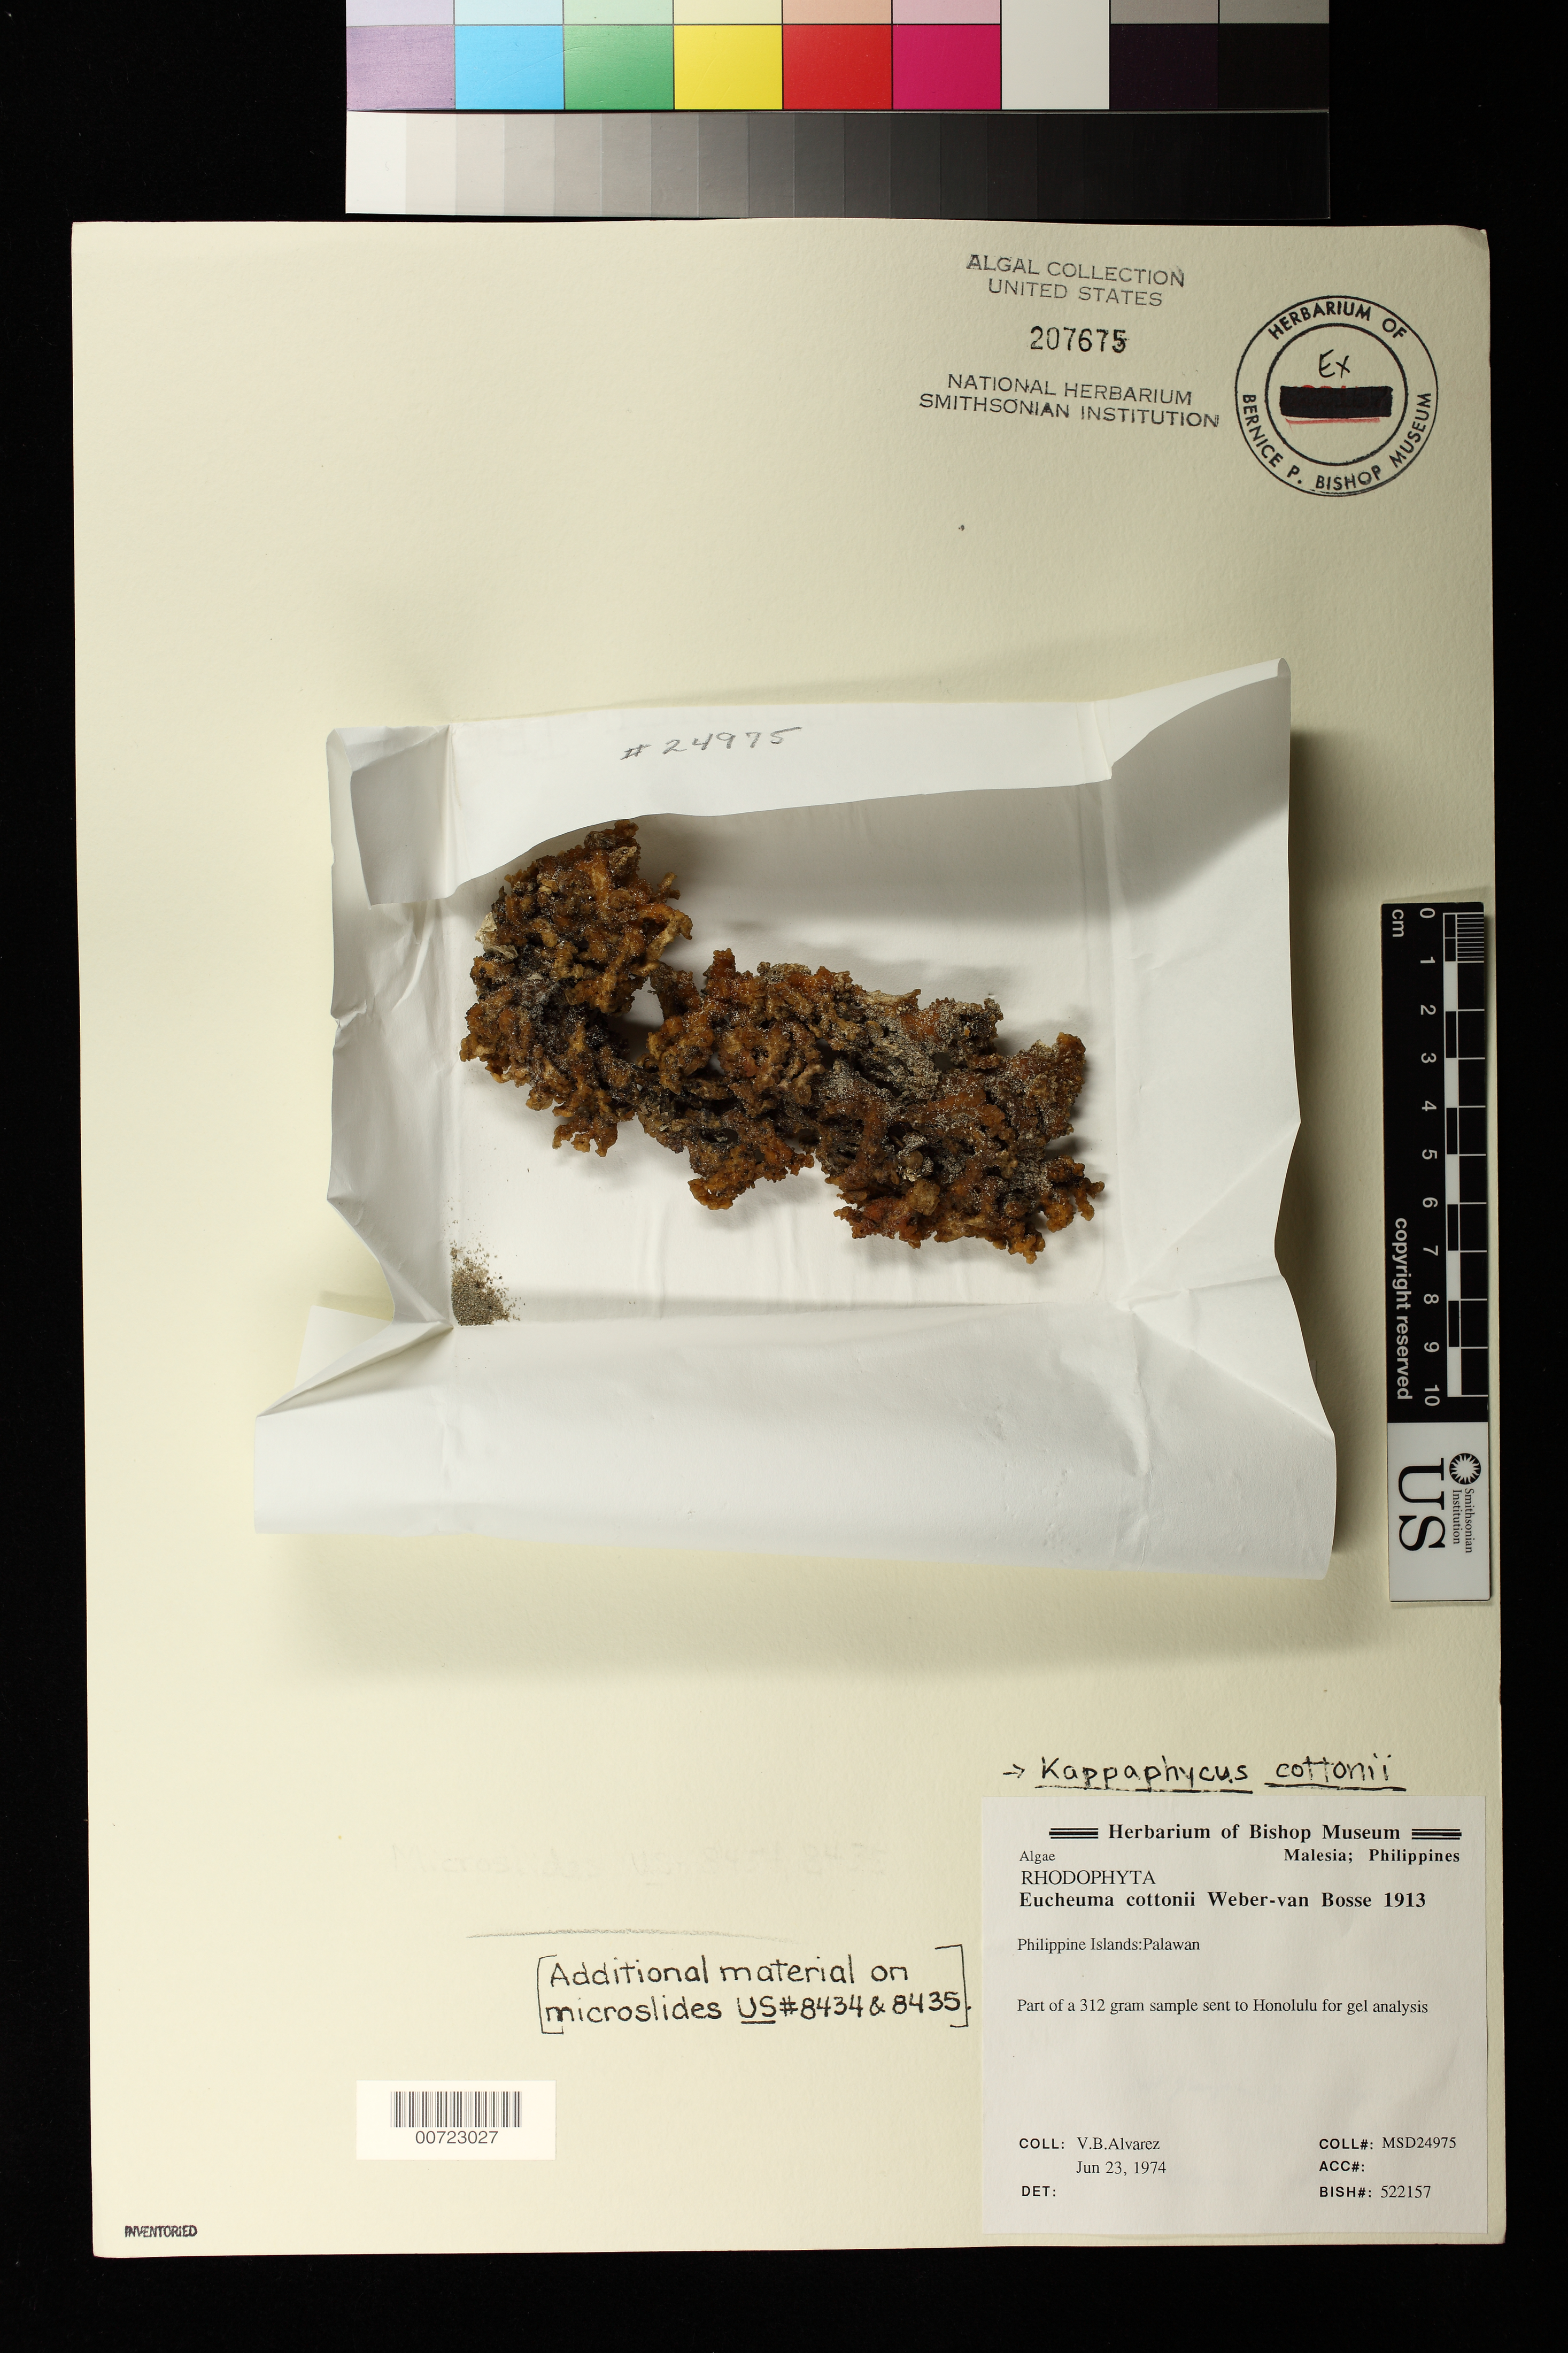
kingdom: Plantae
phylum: Rhodophyta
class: Florideophyceae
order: Gigartinales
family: Solieriaceae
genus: Kappaphycopsis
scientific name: Kappaphycopsis cottonii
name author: (Weber Bosse) Dumilag & Zuccarello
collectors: M. S. Doty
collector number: MSD 24975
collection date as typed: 23 Jun 1974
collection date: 1974-06-23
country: Philippines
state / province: Mimaropa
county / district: Palawan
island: Palawan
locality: (Note: selected from several tons of commercial material stored in Manila warehouse of V.B. Alvarez)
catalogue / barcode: US 207675